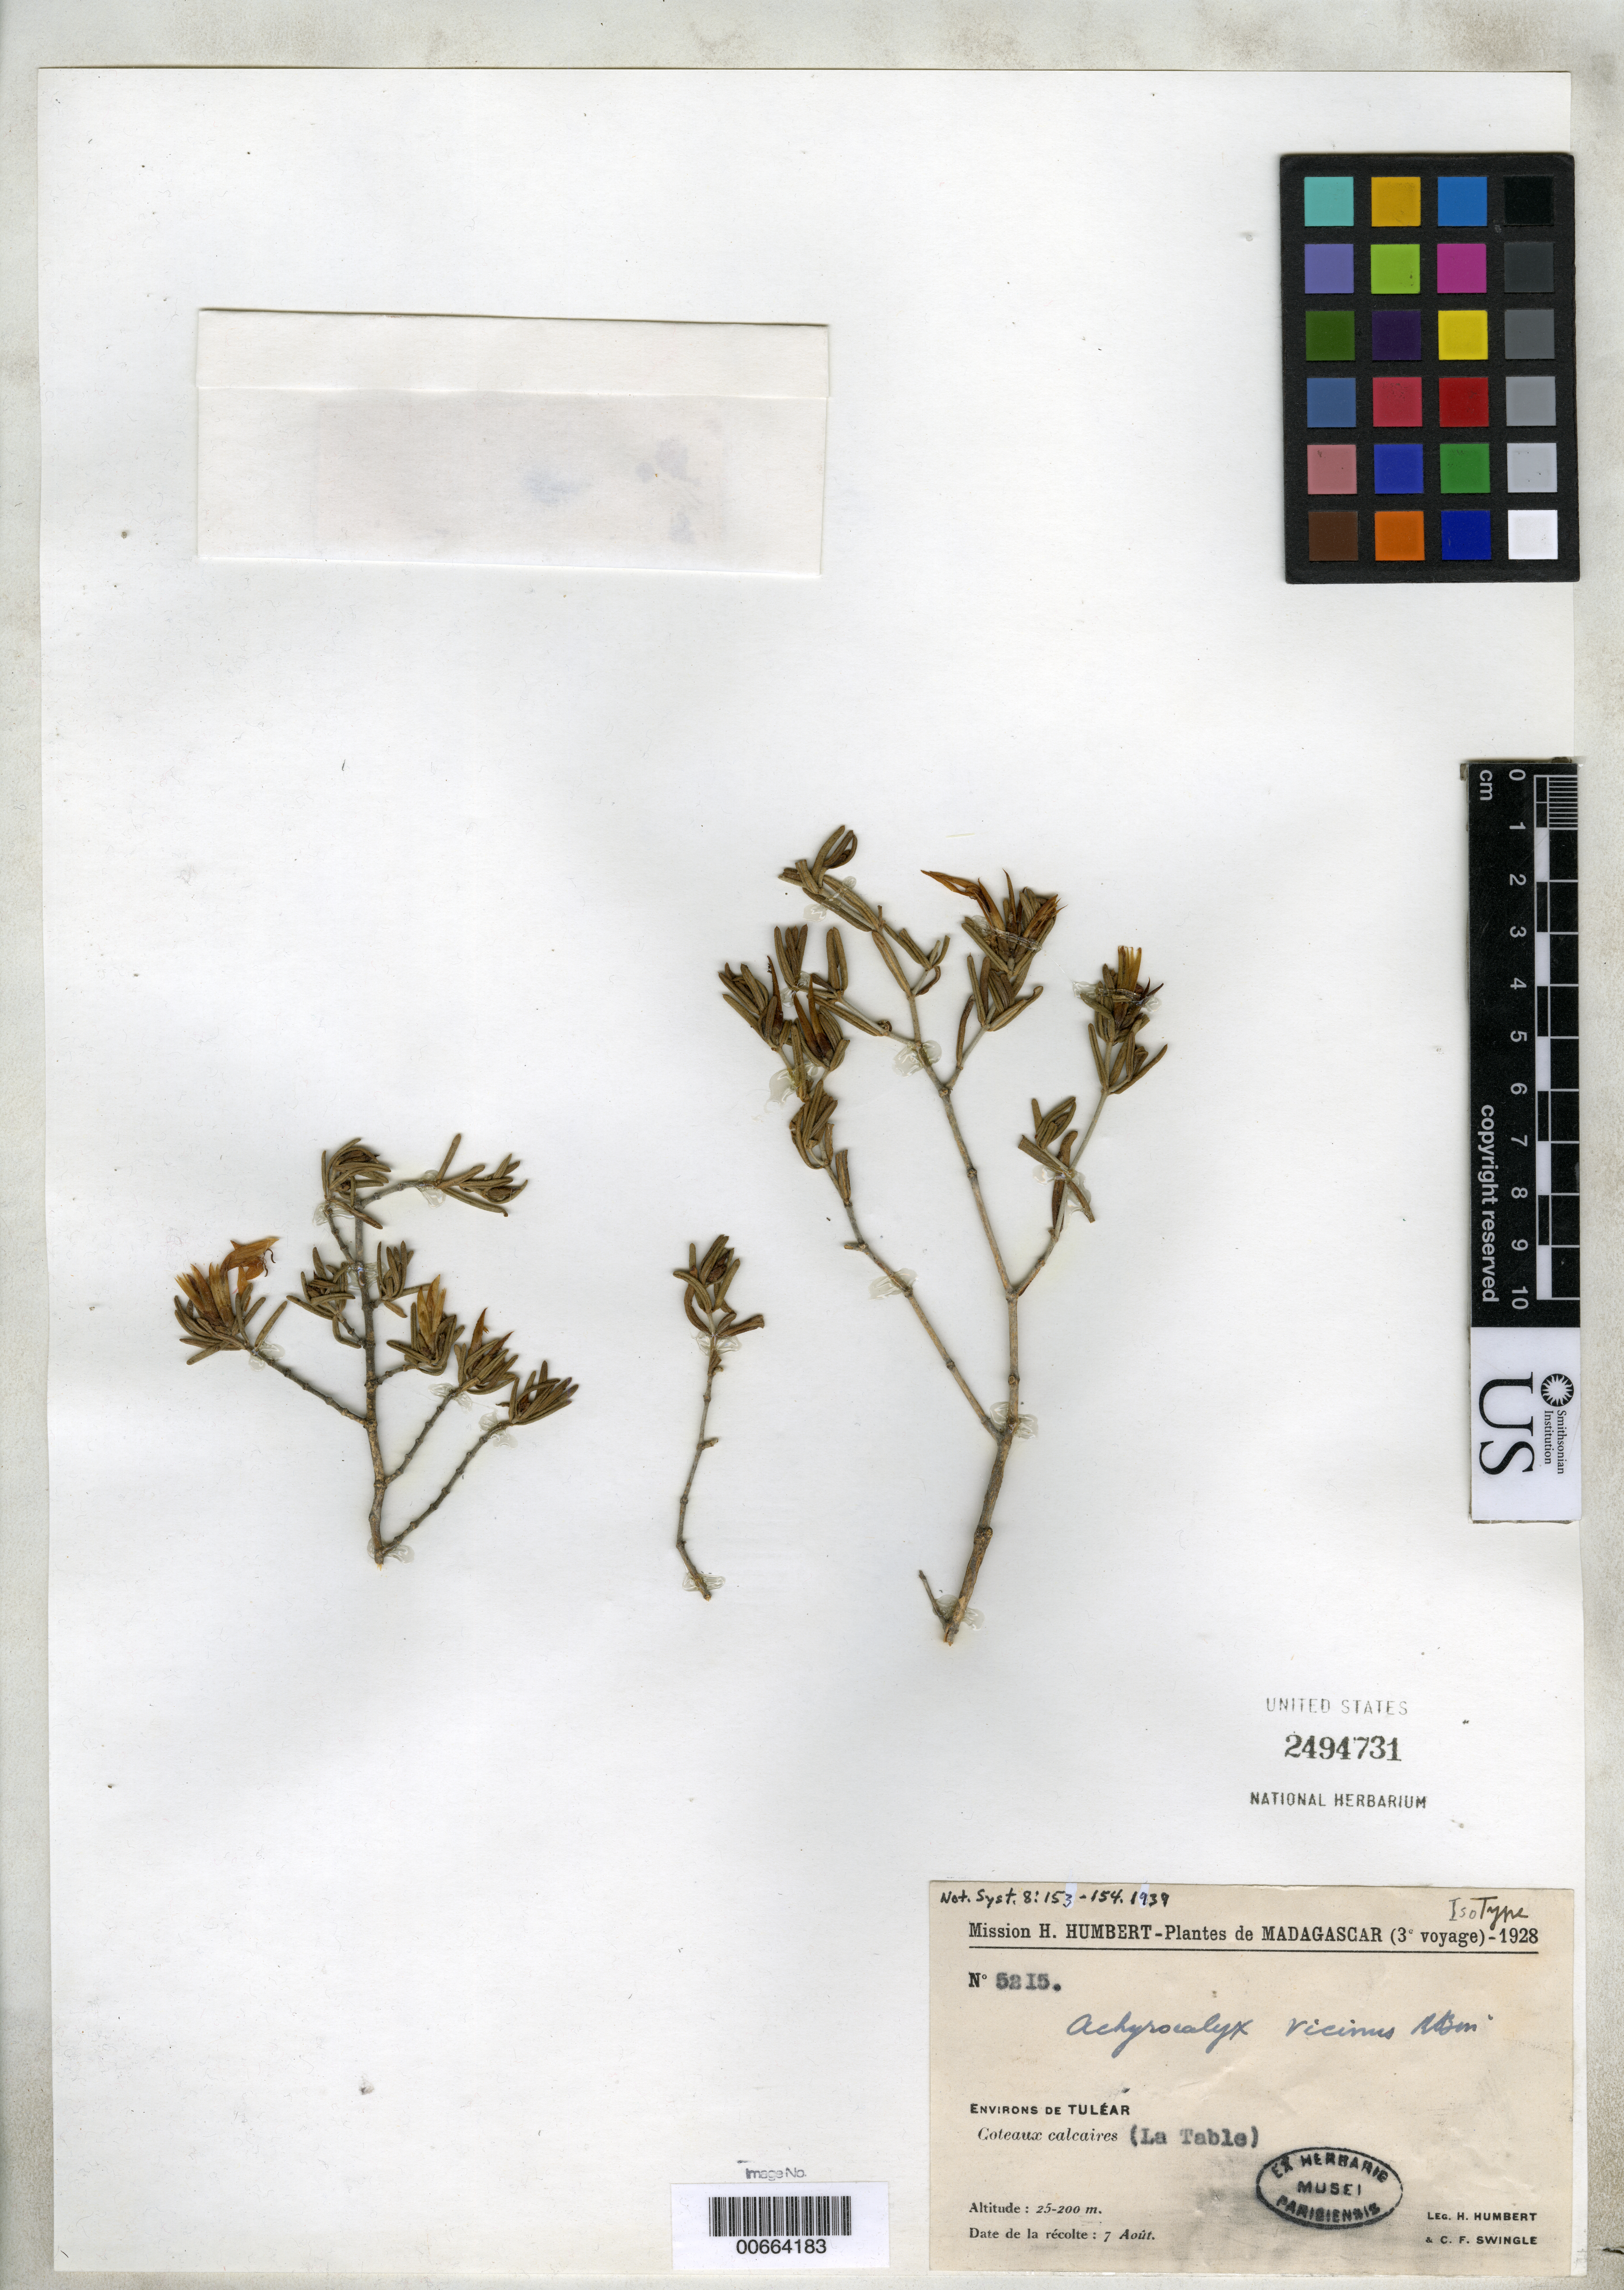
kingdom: Plantae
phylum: Tracheophyta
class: Magnoliopsida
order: Lamiales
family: Acanthaceae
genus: Achyrocalyx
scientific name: Achyrocalyx vicinus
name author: Benoist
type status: Isotype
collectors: H. Humbert & C. Swingle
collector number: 5215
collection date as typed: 07 Aug 1928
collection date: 1928-08-07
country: Madagascar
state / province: Atsimo-Andrefana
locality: Environs de Tuléar.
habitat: Coteaux calcaires (la table).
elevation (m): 25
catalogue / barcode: US 2494731